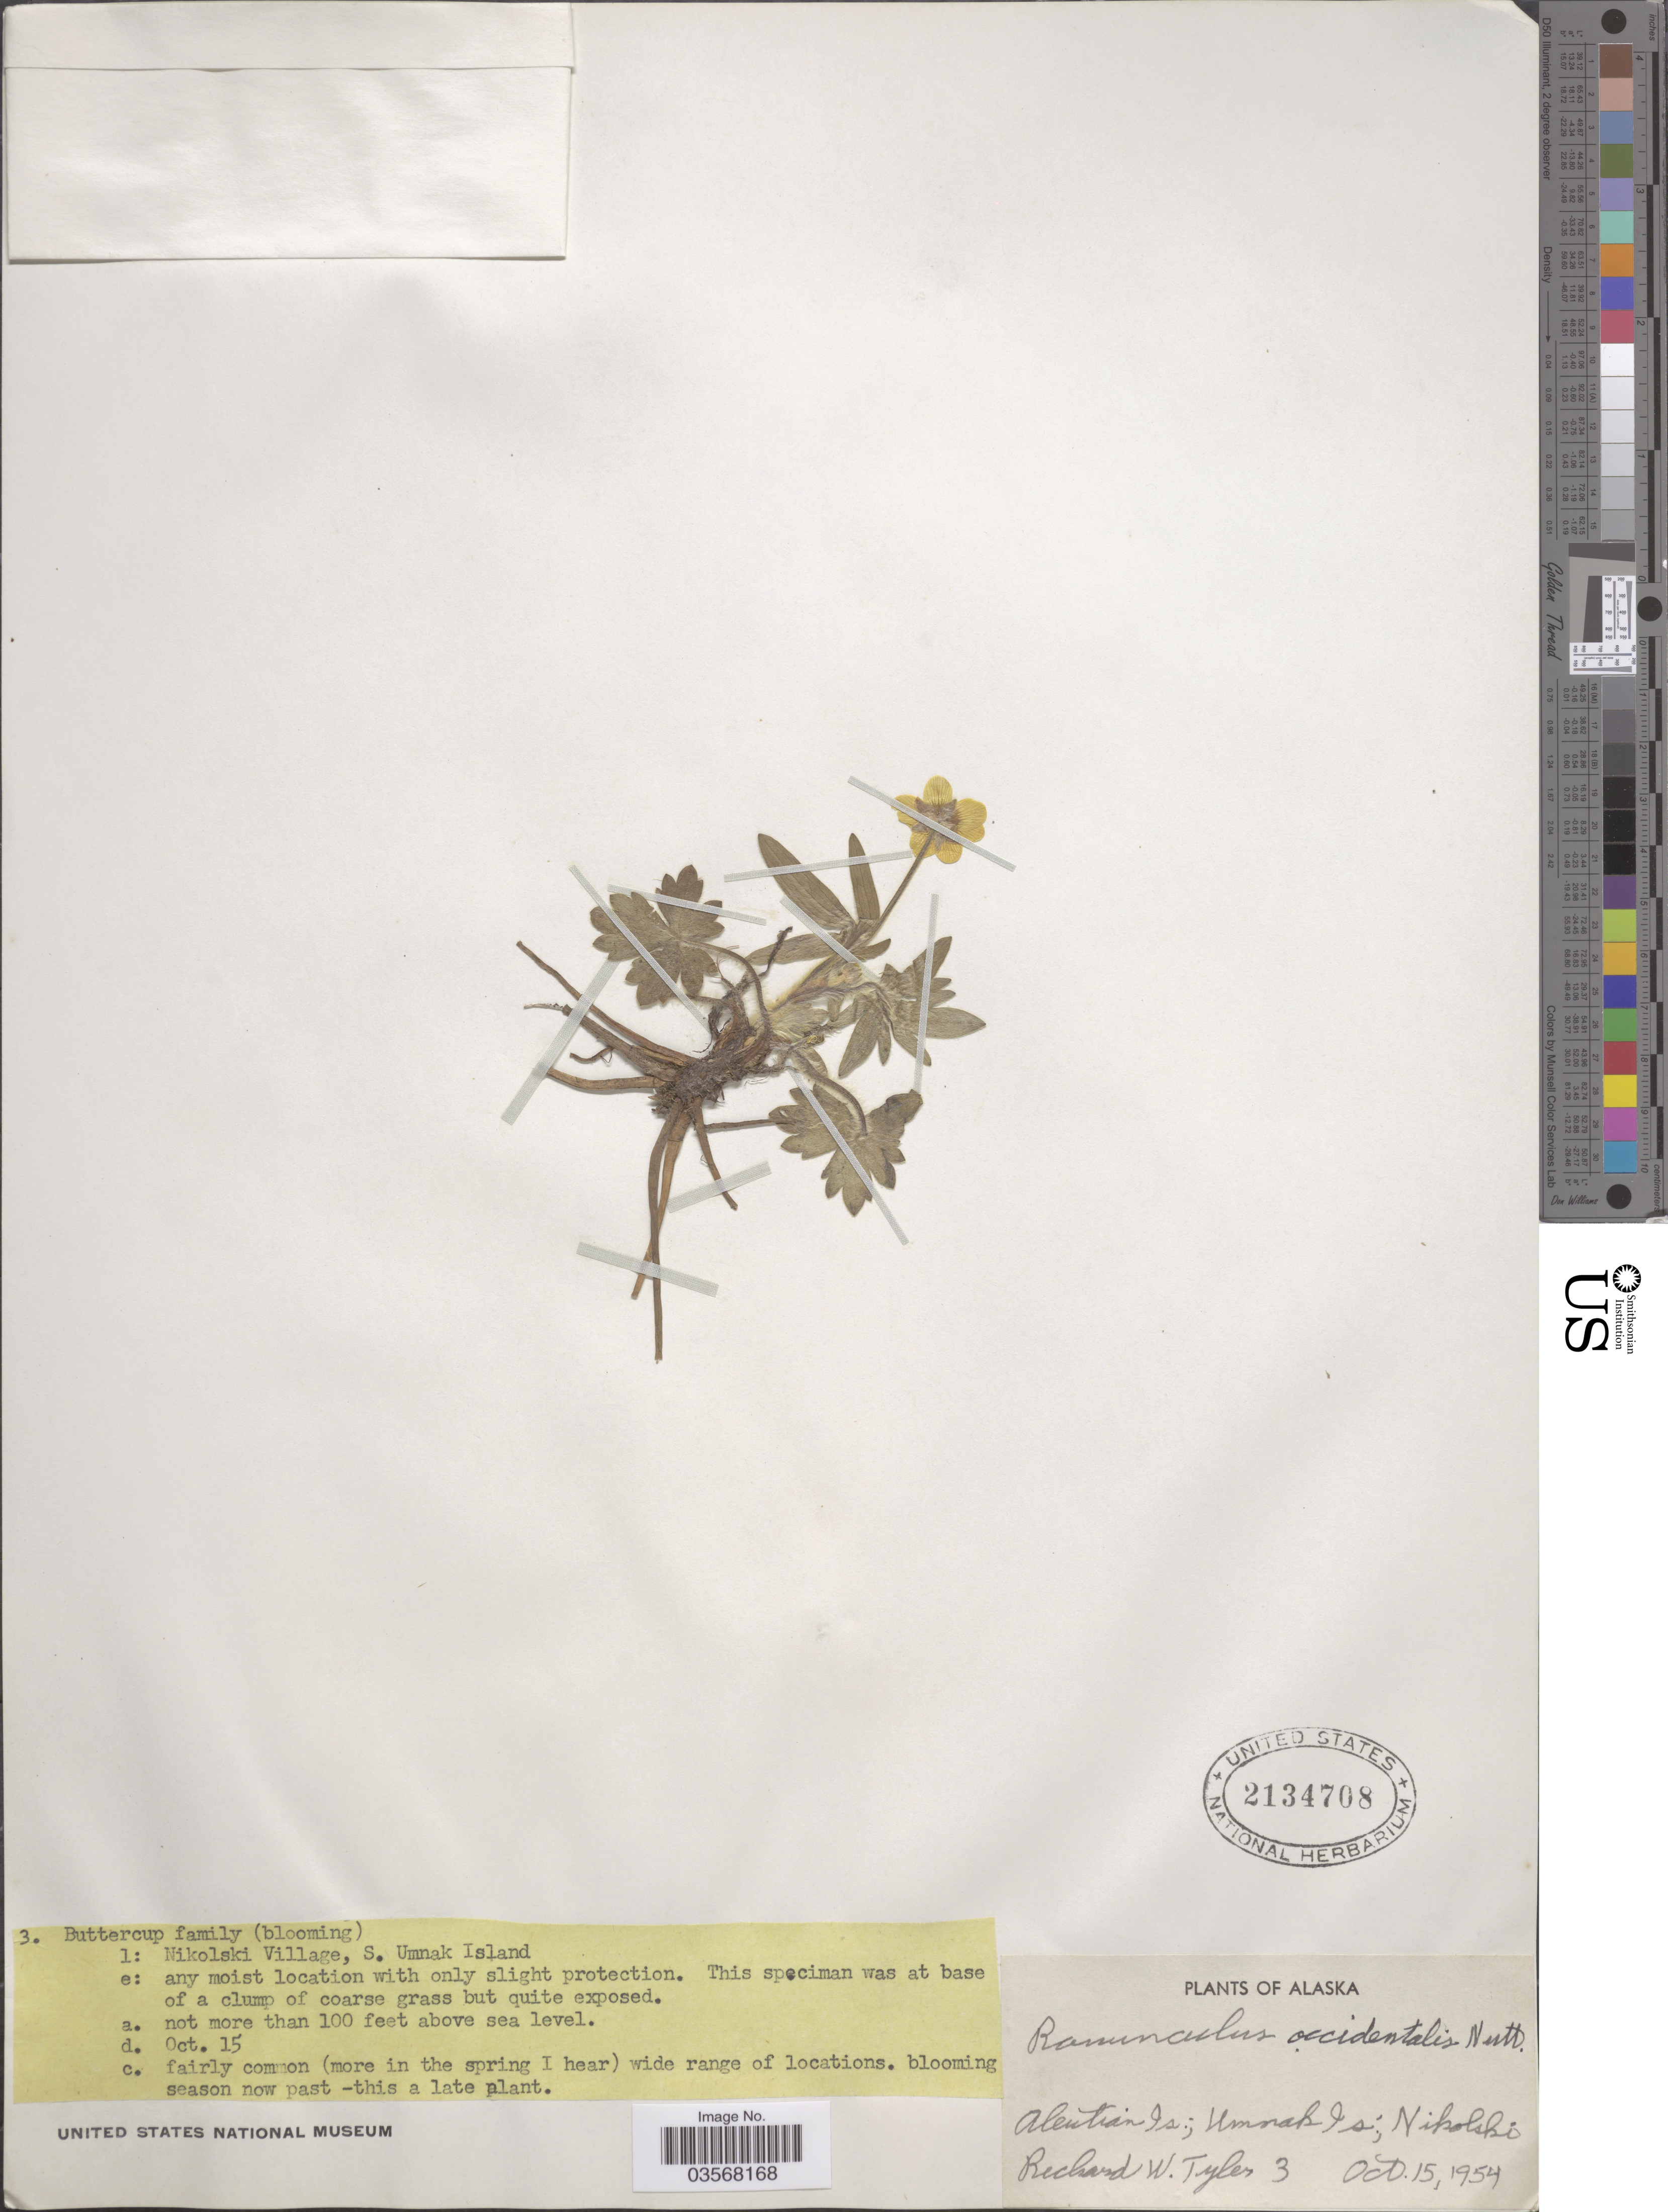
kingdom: Plantae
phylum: Tracheophyta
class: Magnoliopsida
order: Ranunculales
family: Ranunculaceae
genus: Ranunculus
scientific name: Ranunculus occidentalis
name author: Nutt.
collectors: R. Tyler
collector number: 3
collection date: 1954-10-15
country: United States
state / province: Alaska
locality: Aleutian Is.; Umnak Is.; Nikolski.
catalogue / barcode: US 2134708